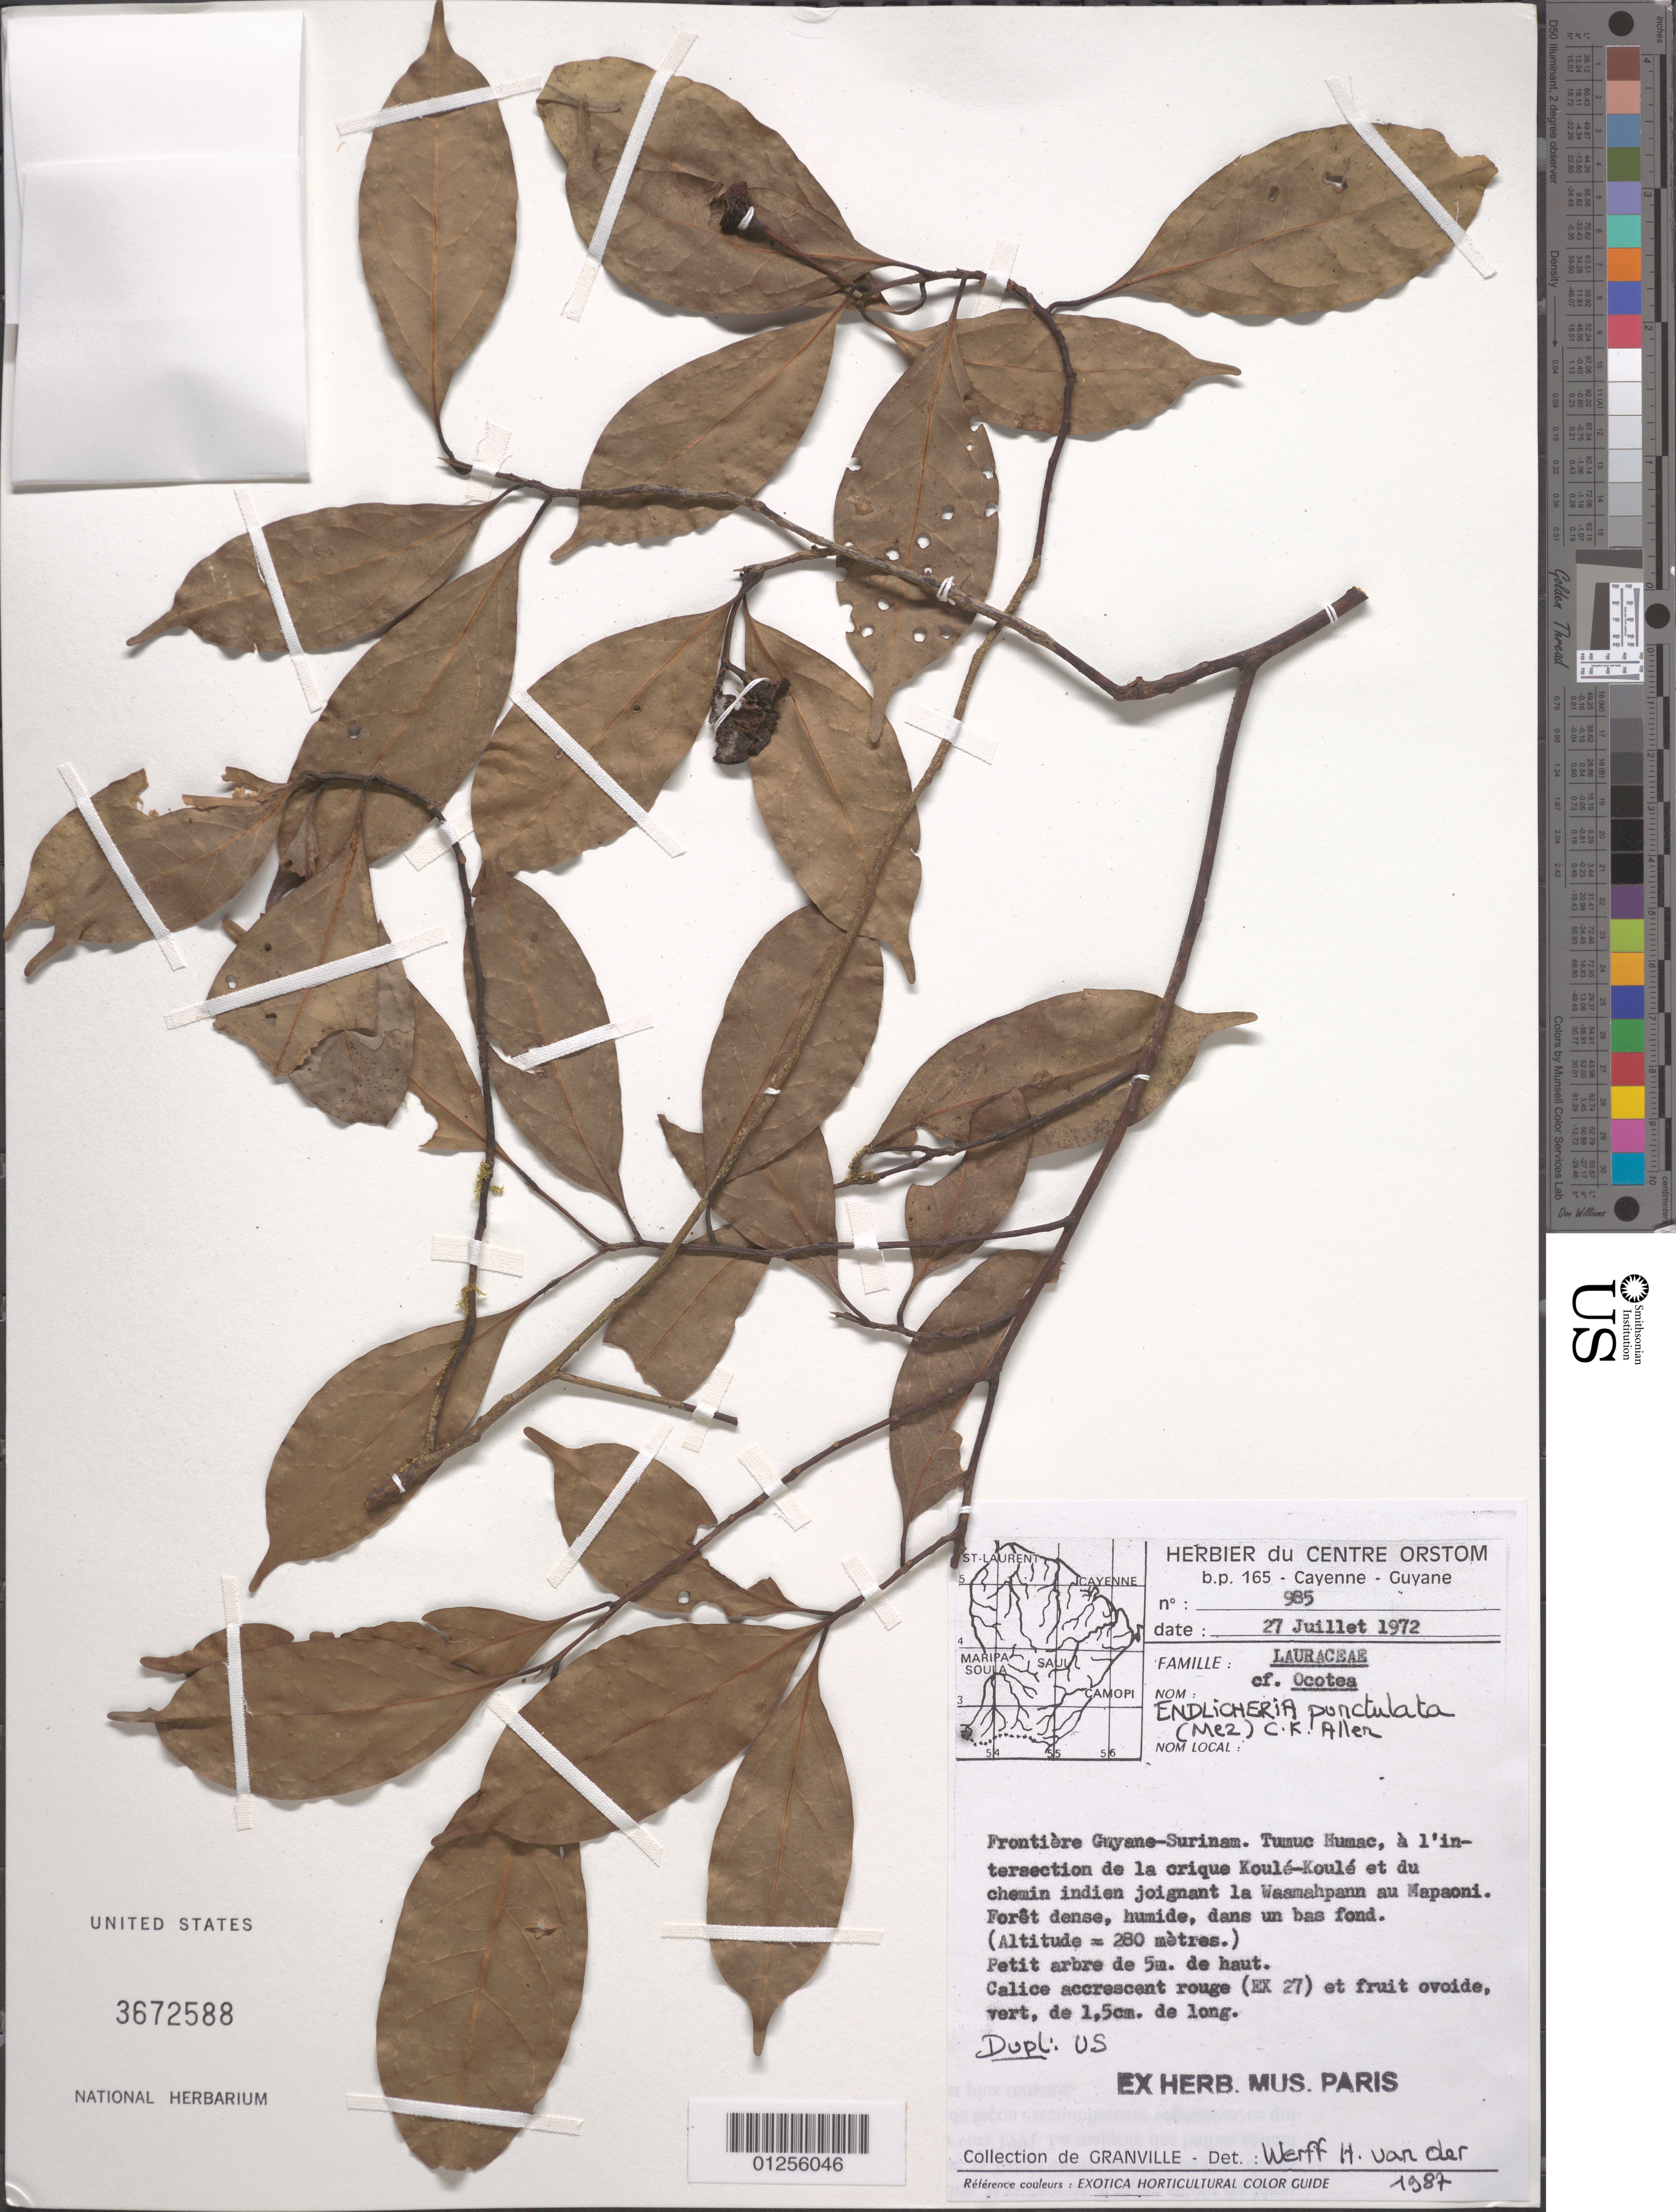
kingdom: Plantae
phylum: Tracheophyta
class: Magnoliopsida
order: Laurales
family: Lauraceae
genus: Endlicheria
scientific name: Endlicheria punctulata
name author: (Mez) C.K. Allen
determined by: van der Werff, H.; Yasuda, S.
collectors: J.-J. de Granville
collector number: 985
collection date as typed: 27 Jul 1972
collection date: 1972-07-27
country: French Guiana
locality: Frontière Guyane-Surinam, Tumuc Humac, à l'intersection de la crique Koulé-Koulé et du chemin indien joignant la Waamahpann au Mapaoni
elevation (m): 280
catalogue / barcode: US 3672588